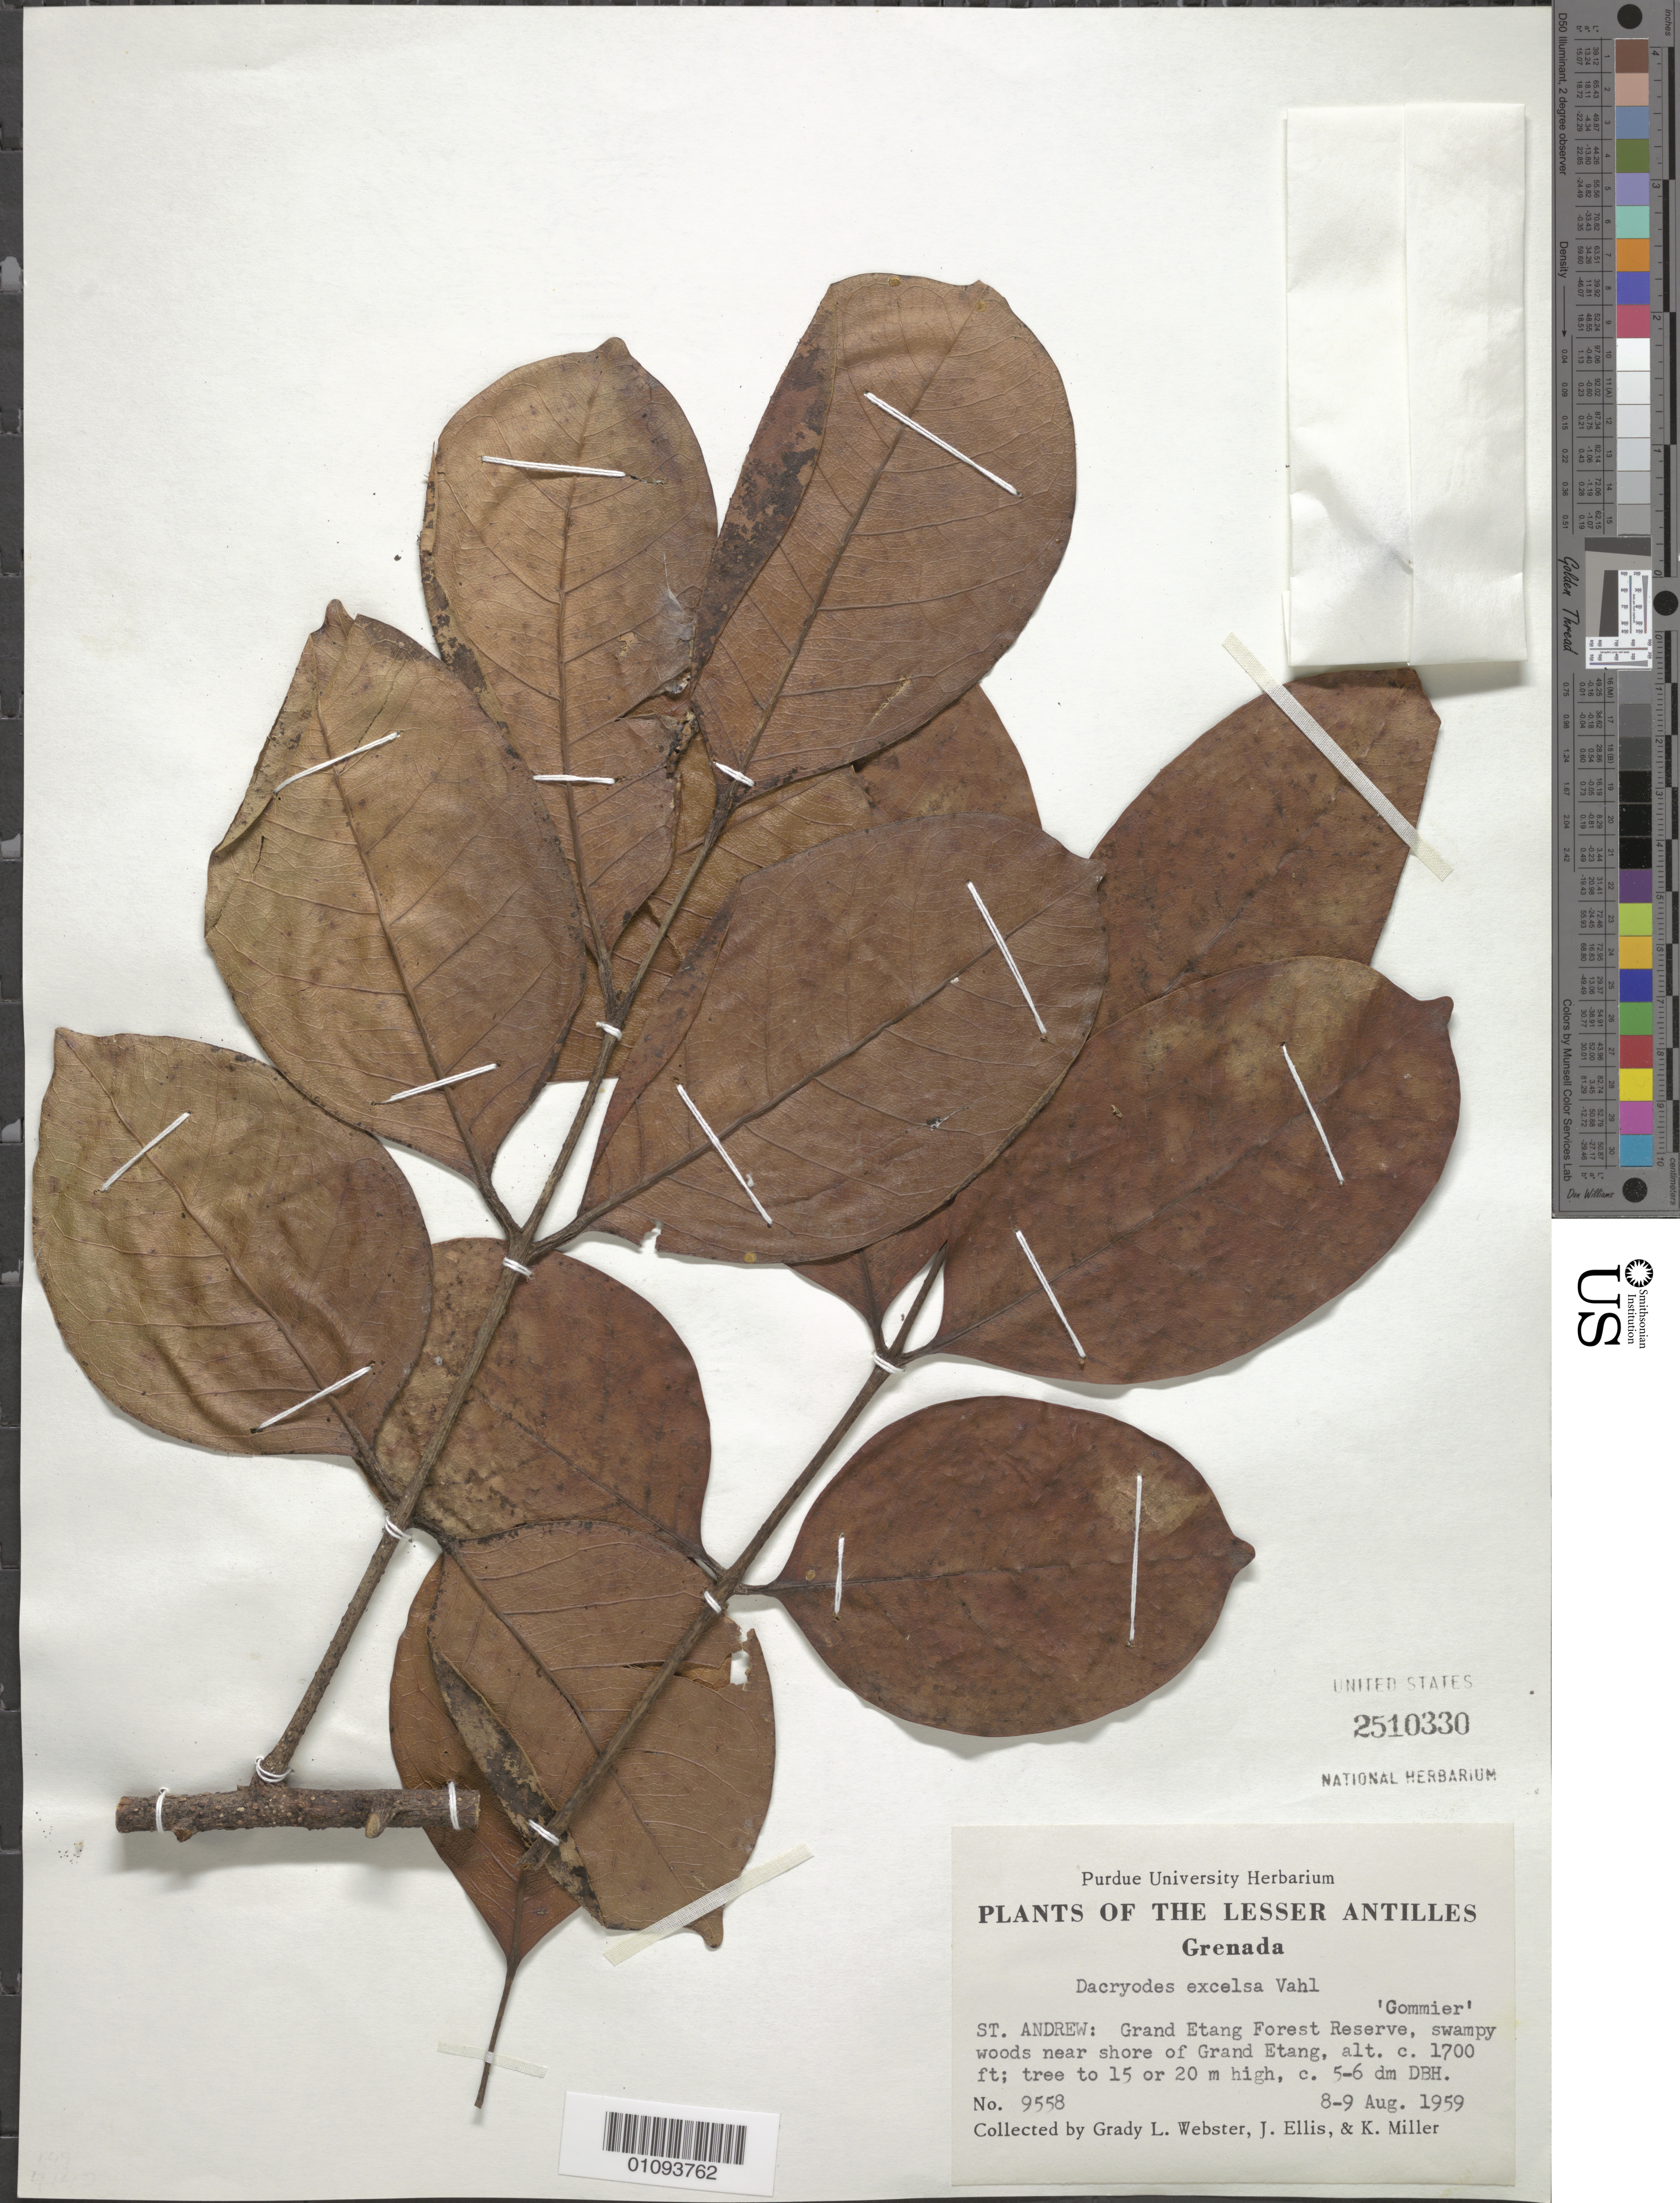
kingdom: Plantae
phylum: Tracheophyta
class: Magnoliopsida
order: Sapindales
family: Burseraceae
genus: Dacryodes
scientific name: Dacryodes excelsa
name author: Vahl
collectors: G. L. Webster, J. Ellis & K. Miller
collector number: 9558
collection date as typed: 08 Aug 1959 to 09 Aug 1959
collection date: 1959-08-08/1959-08-09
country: Grenada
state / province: Saint Andrew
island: Grenada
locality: Grand Etang Forest Reserve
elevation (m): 518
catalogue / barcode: US 2510330